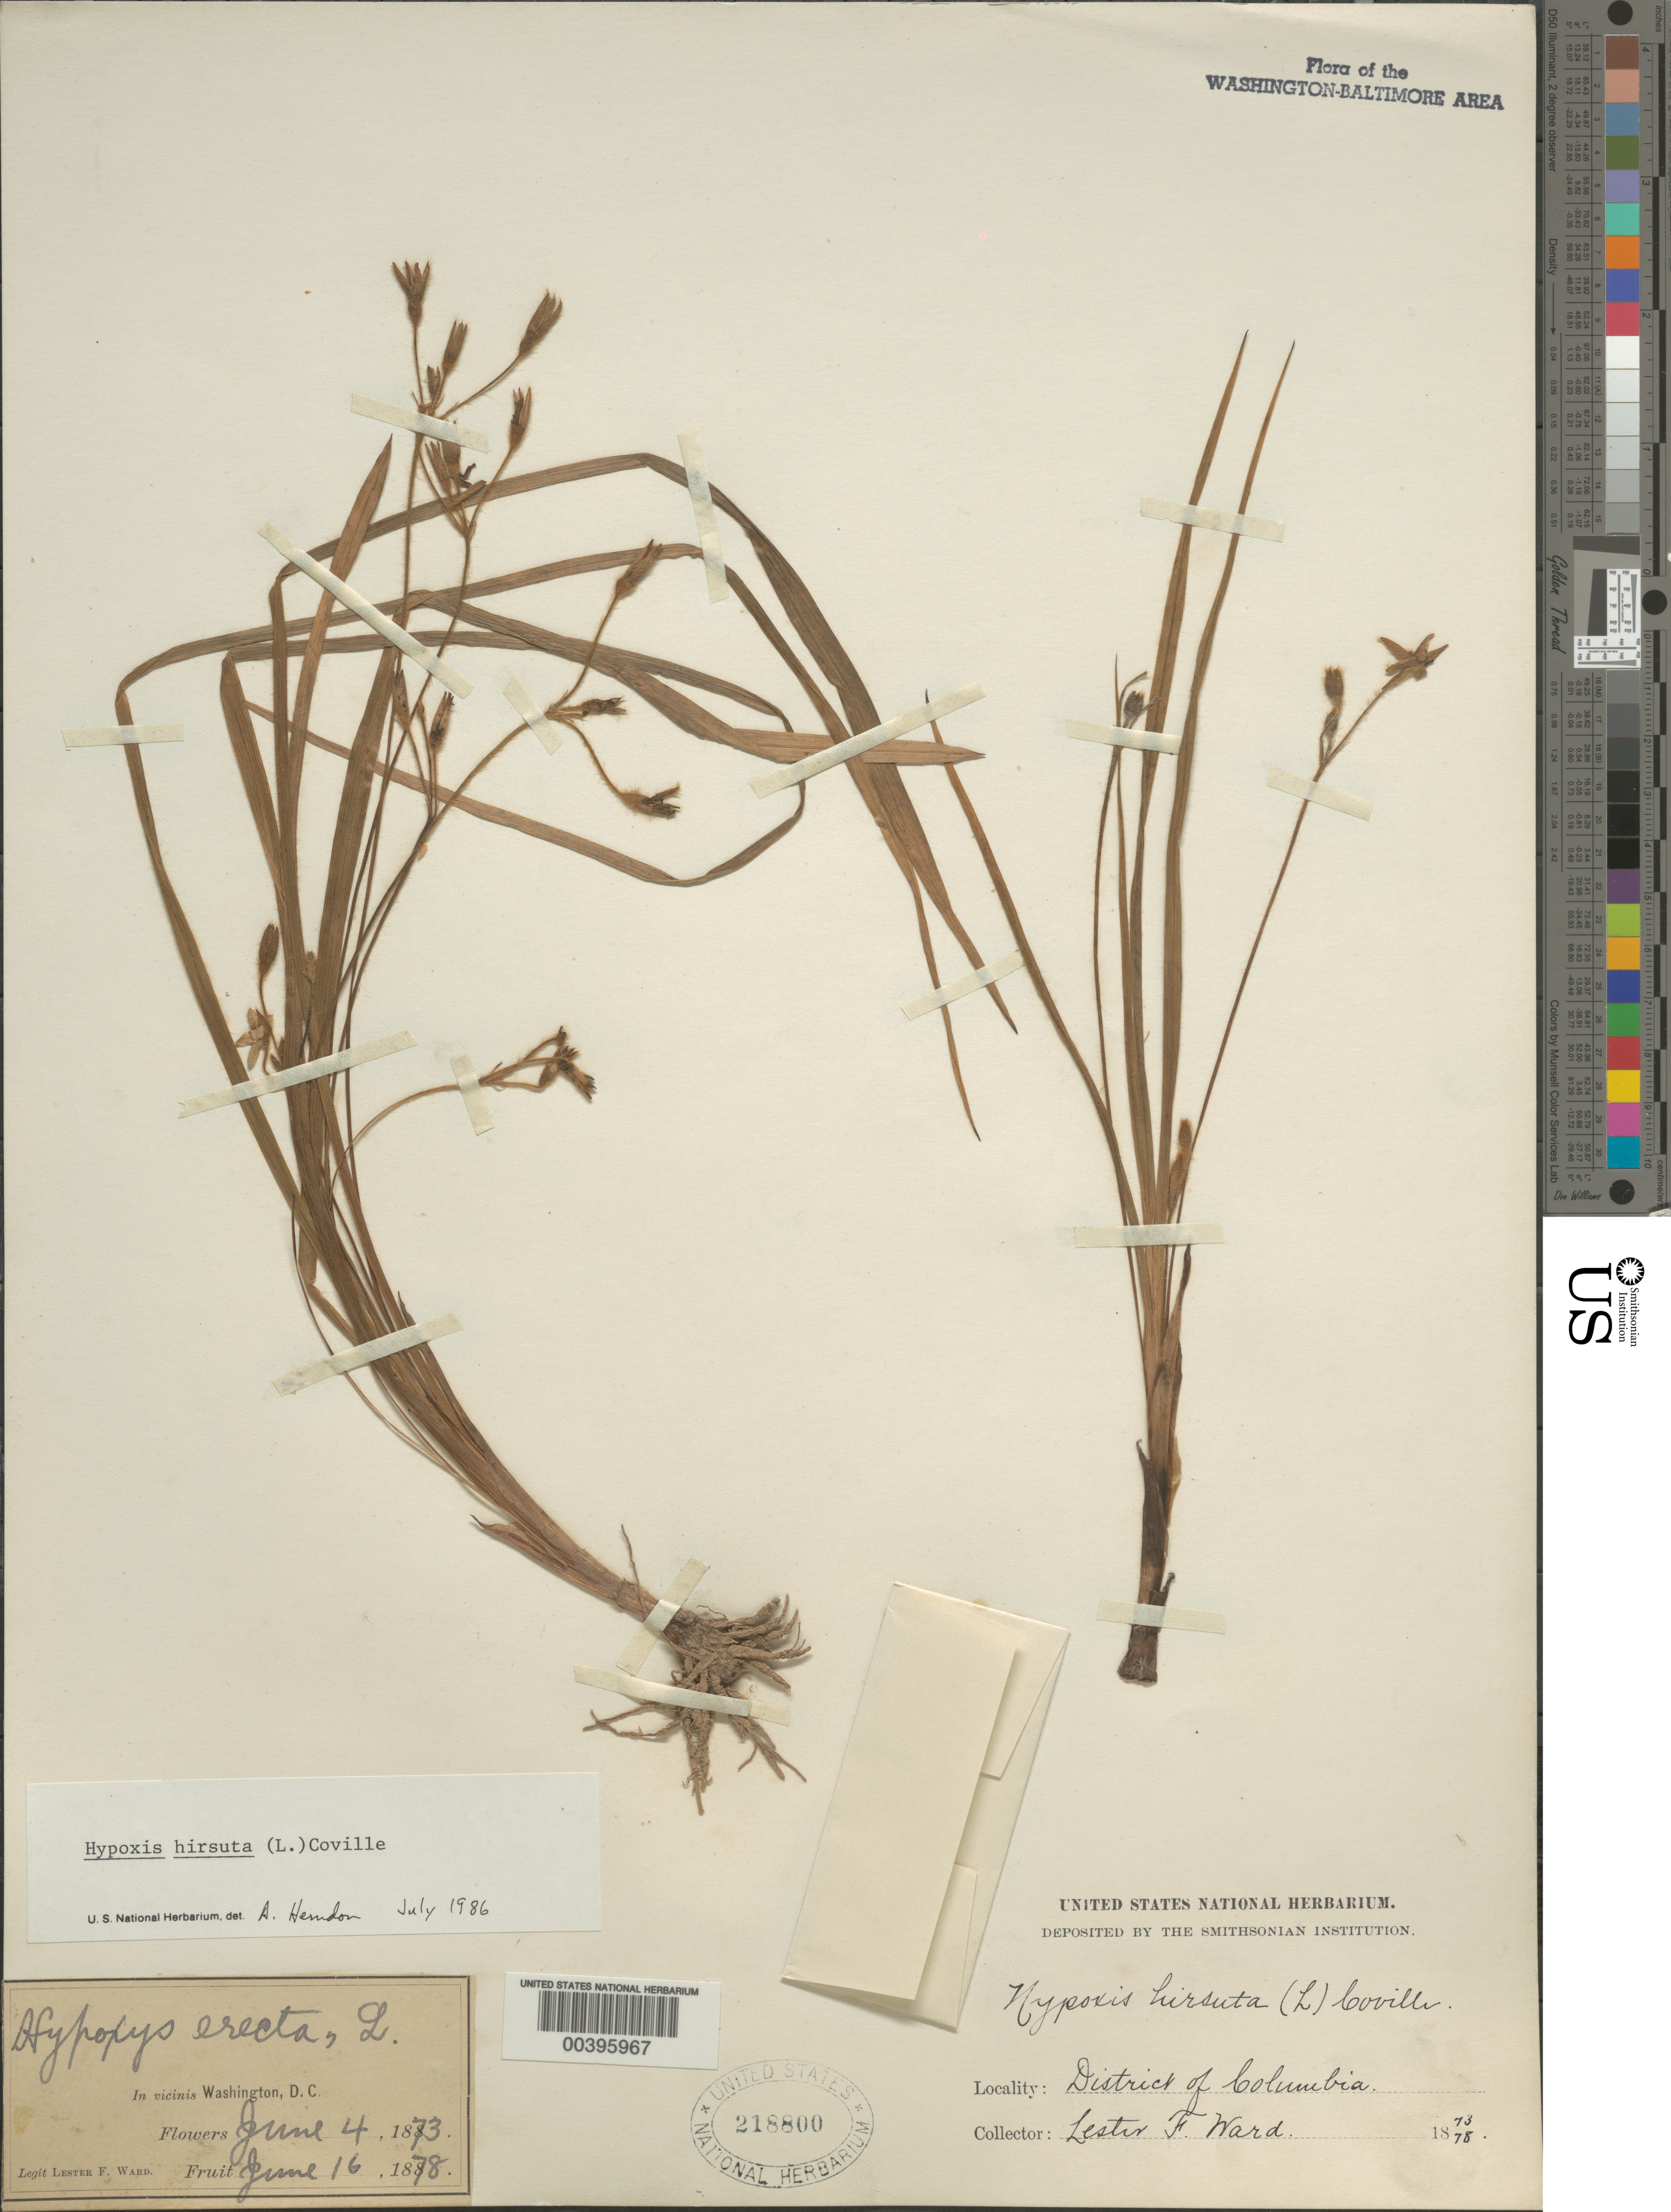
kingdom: Plantae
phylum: Tracheophyta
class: Liliopsida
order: Asparagales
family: Hypoxidaceae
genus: Hypoxis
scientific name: Hypoxis hirsuta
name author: (L.) Coville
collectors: L. F. Ward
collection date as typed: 14 Jun 1873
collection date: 1873-06-14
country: United States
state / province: District of Columbia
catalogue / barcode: US 218800